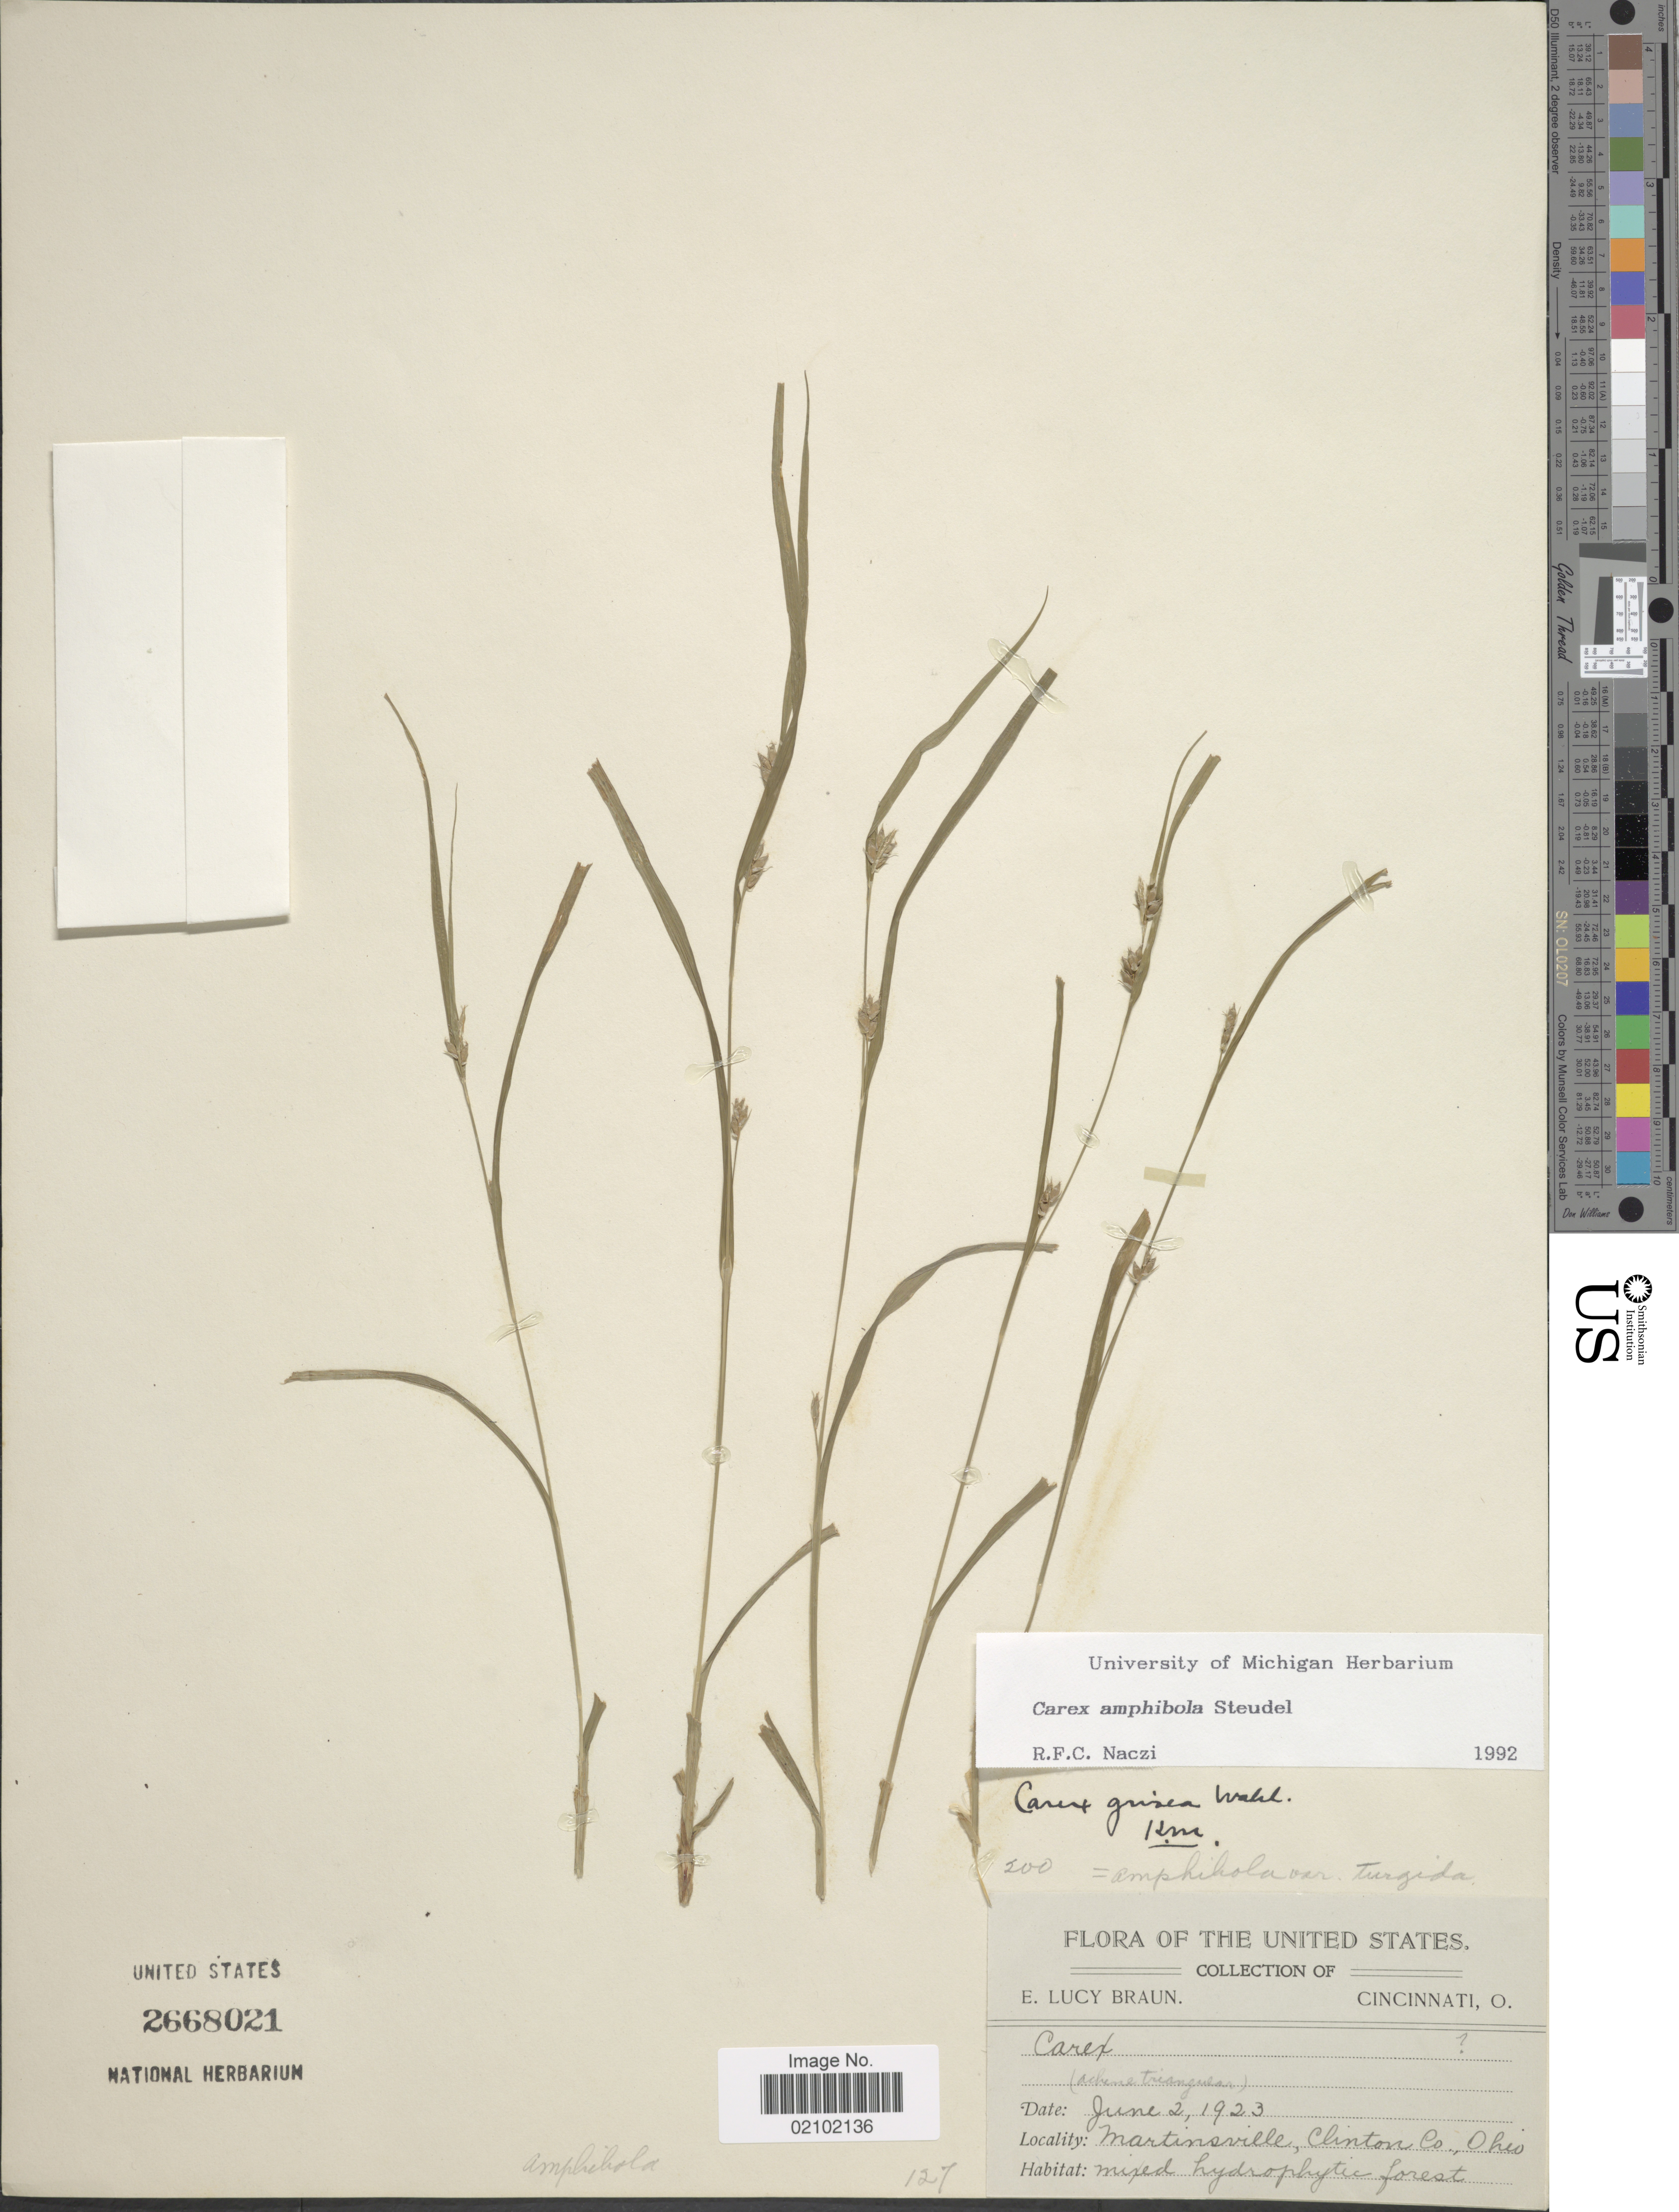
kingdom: Plantae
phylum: Tracheophyta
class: Liliopsida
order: Poales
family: Cyperaceae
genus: Carex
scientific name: Carex amphibola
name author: Steud.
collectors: E. L. Braun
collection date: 1923-06-02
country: United States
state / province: Ohio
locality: Martinsville, Clinton Co.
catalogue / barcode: US 2668021